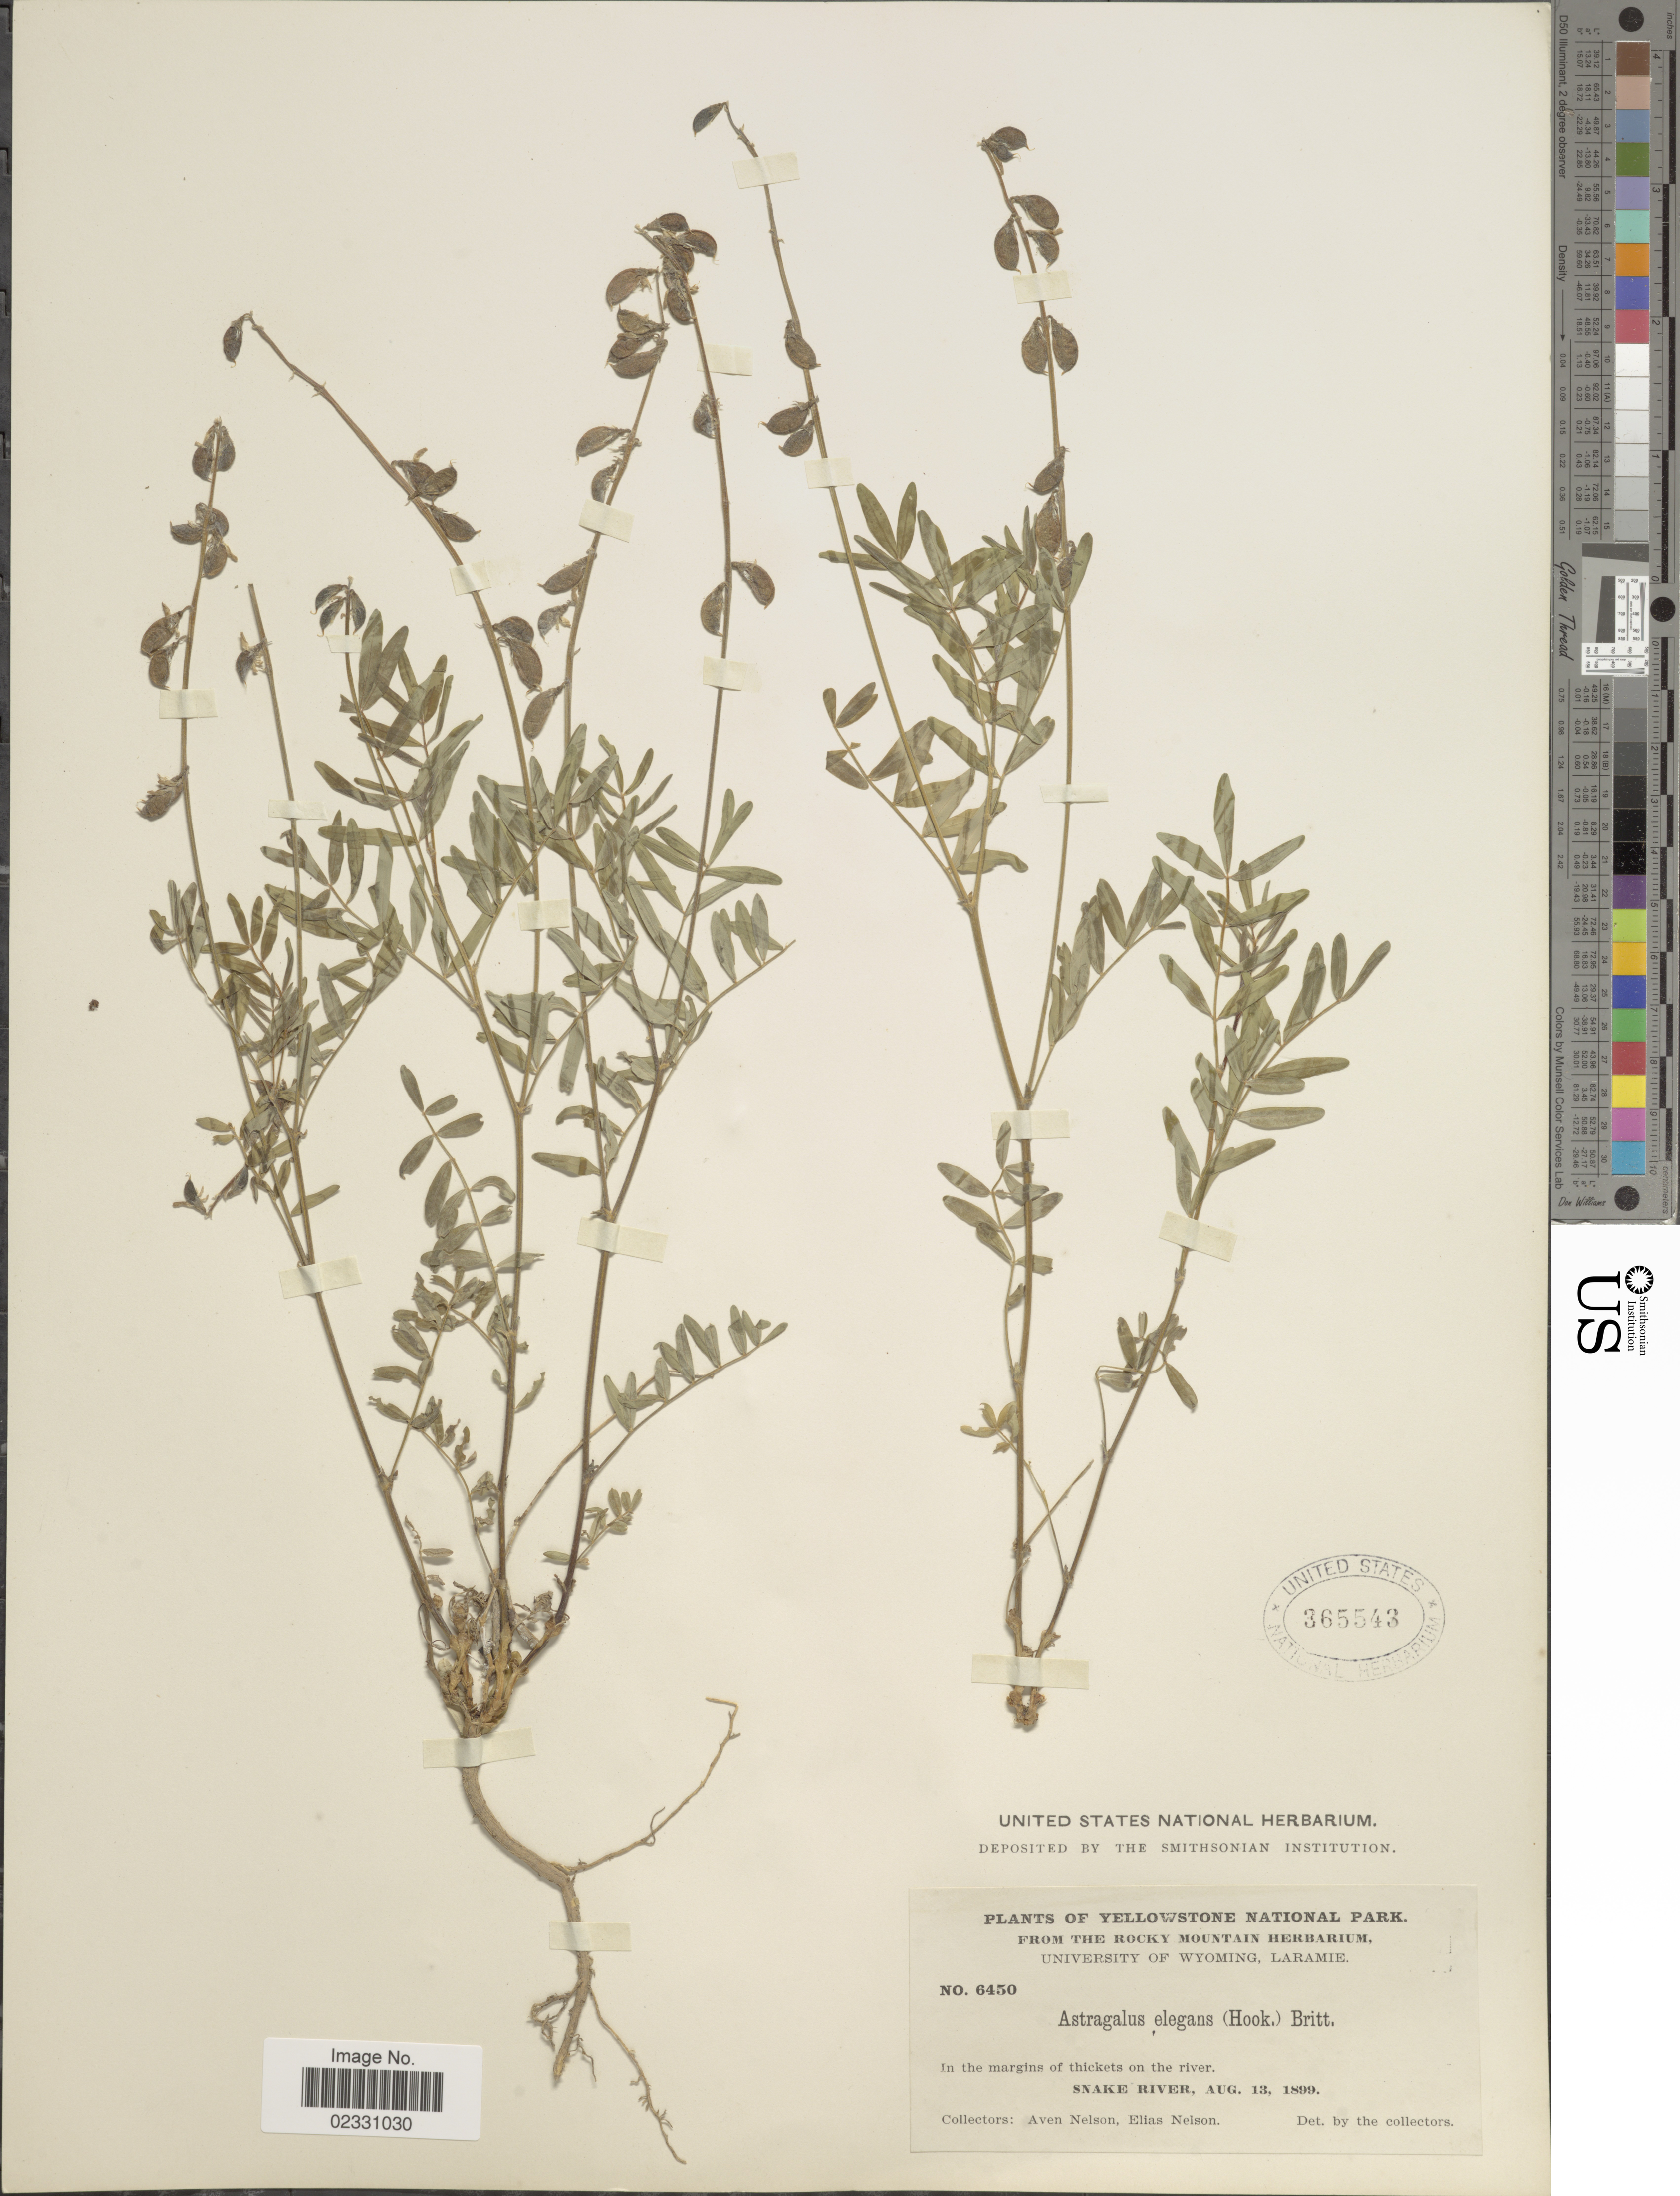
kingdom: Plantae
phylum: Tracheophyta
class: Magnoliopsida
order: Fabales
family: Fabaceae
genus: Astragalus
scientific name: Astragalus oroboides var. americanus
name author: A. Gray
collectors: A. Nelson & E. Nelson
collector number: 6450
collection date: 1899-08-13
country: United States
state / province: Wyoming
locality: Yellowstone National Park, In the margins of thickets on the river, Snake River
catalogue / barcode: US 365543